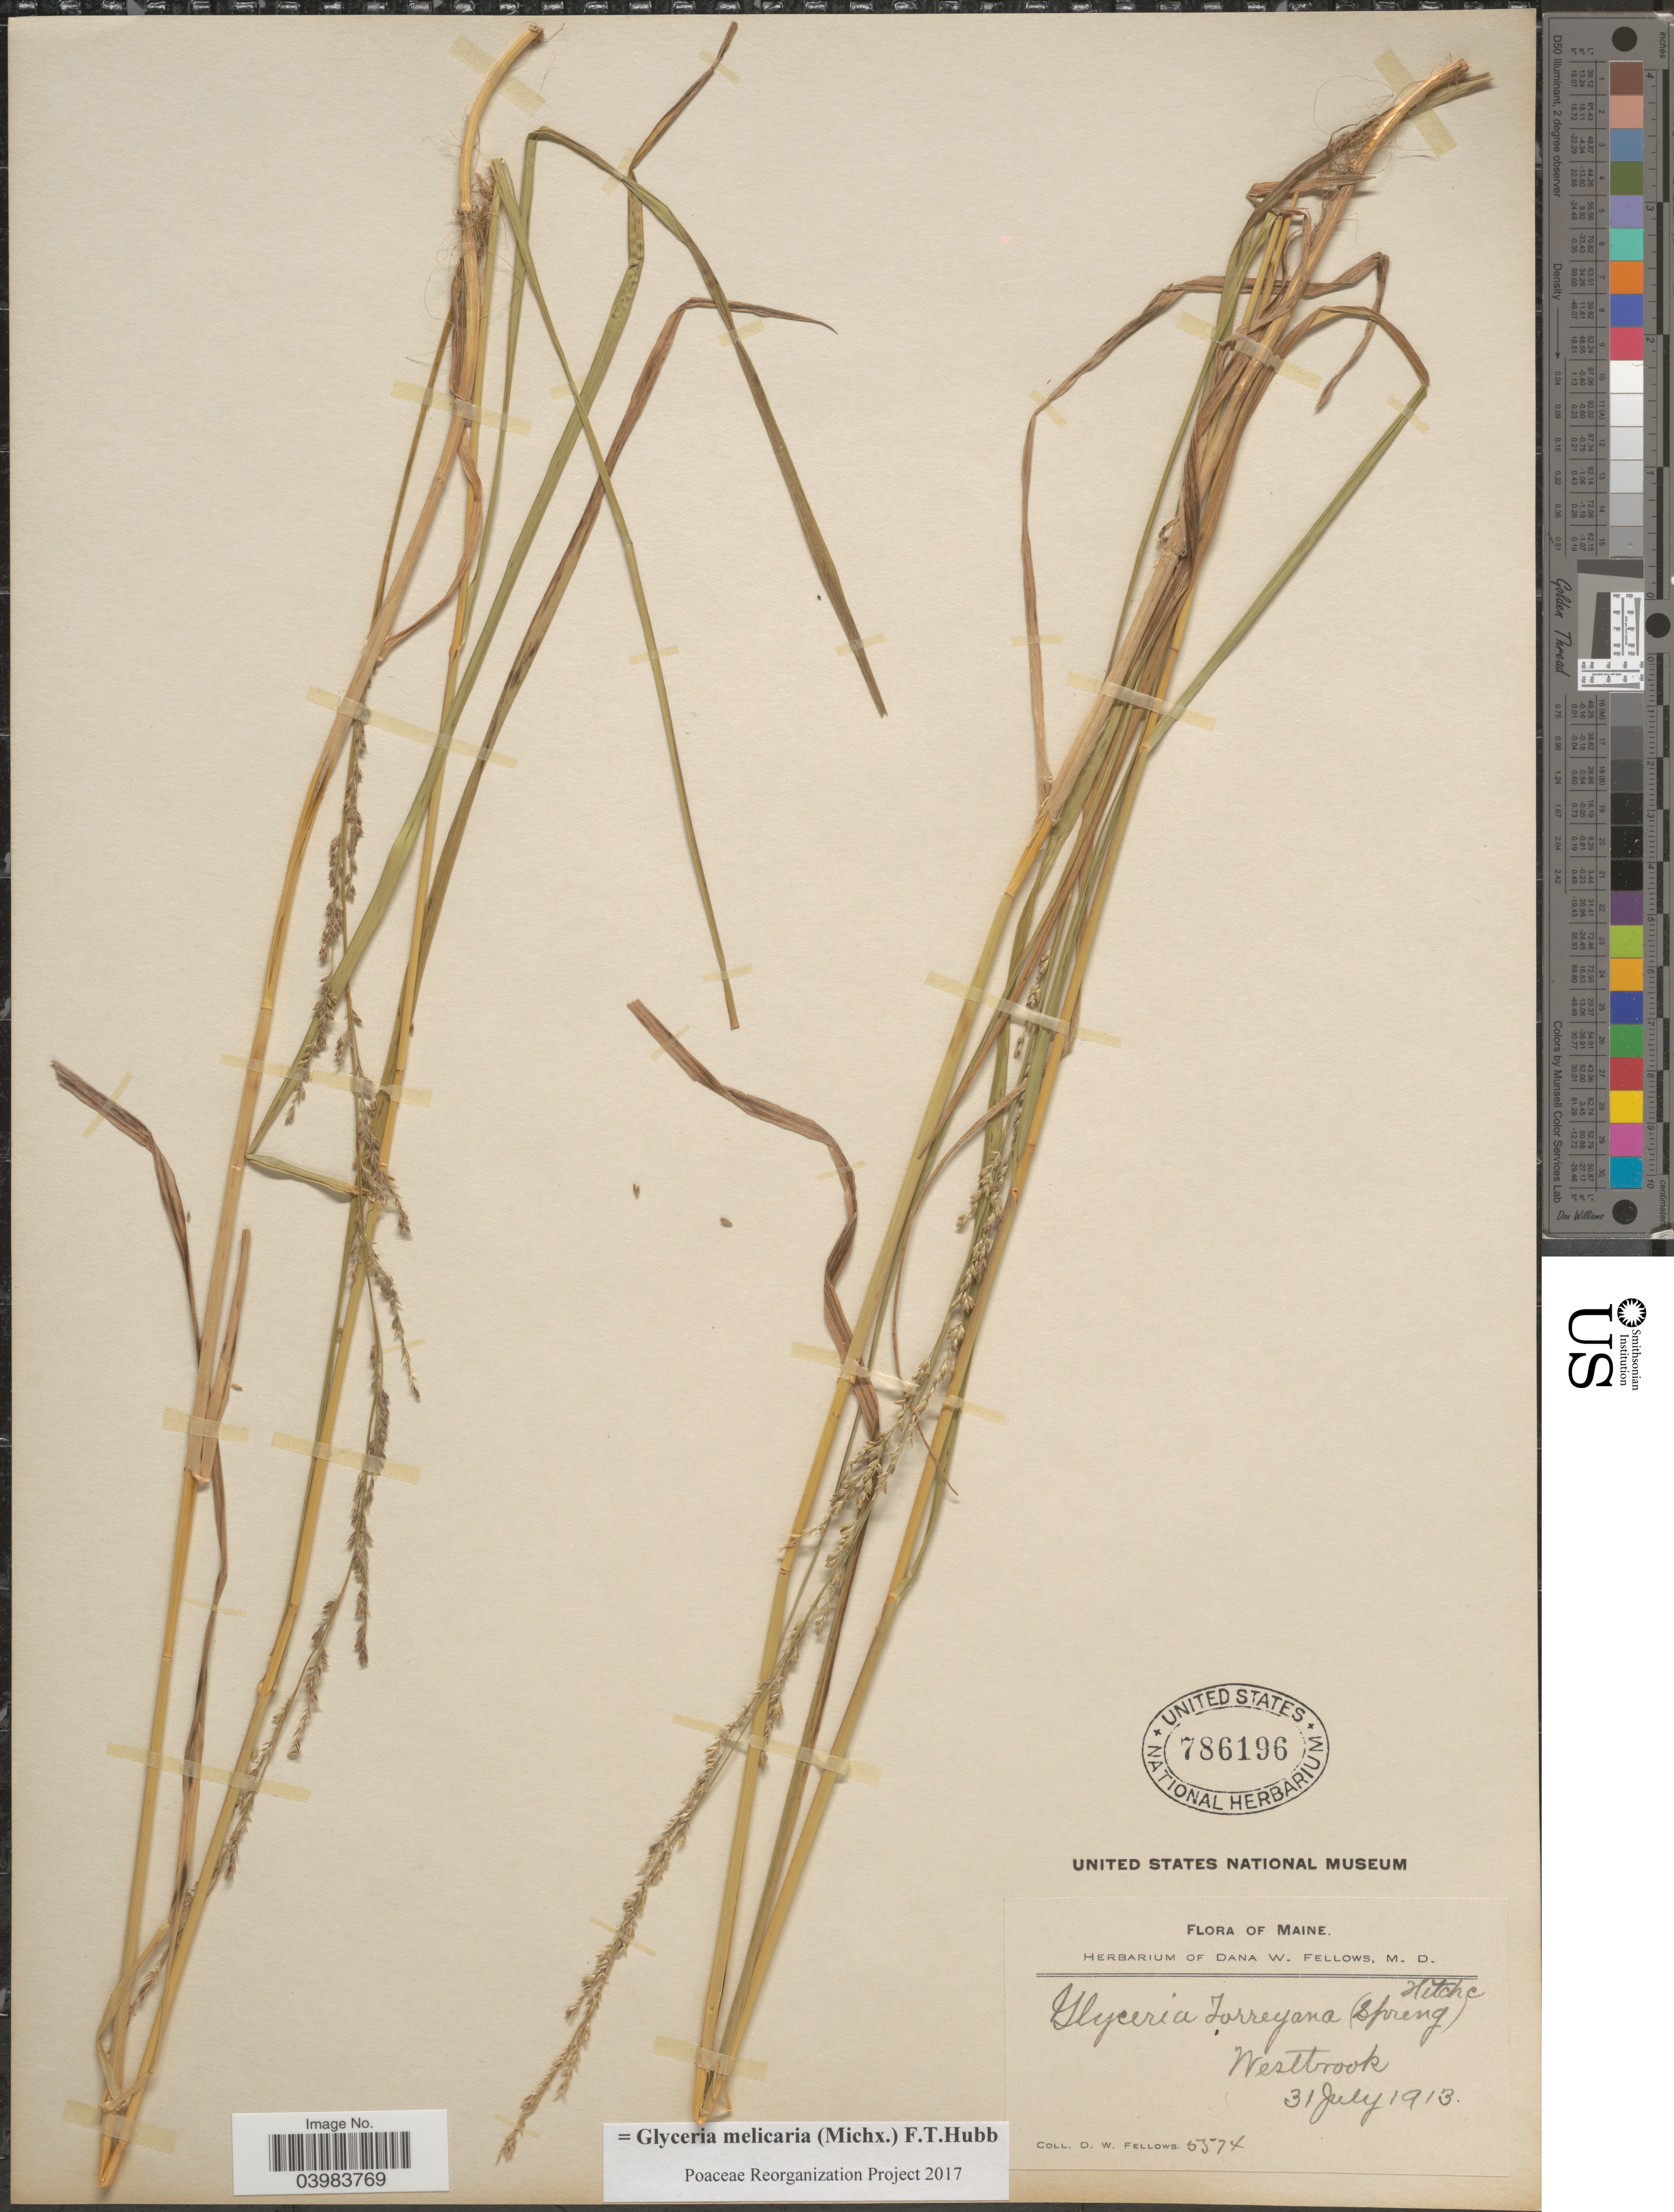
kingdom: Plantae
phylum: Tracheophyta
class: Liliopsida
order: Poales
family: Poaceae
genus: Glyceria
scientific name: Glyceria melicaria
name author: (Michx.) F.T. Hubb.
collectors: D. W. Fellows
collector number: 5574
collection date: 1913-07-31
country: United States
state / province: Maine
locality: Westbrook.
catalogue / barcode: US 786196